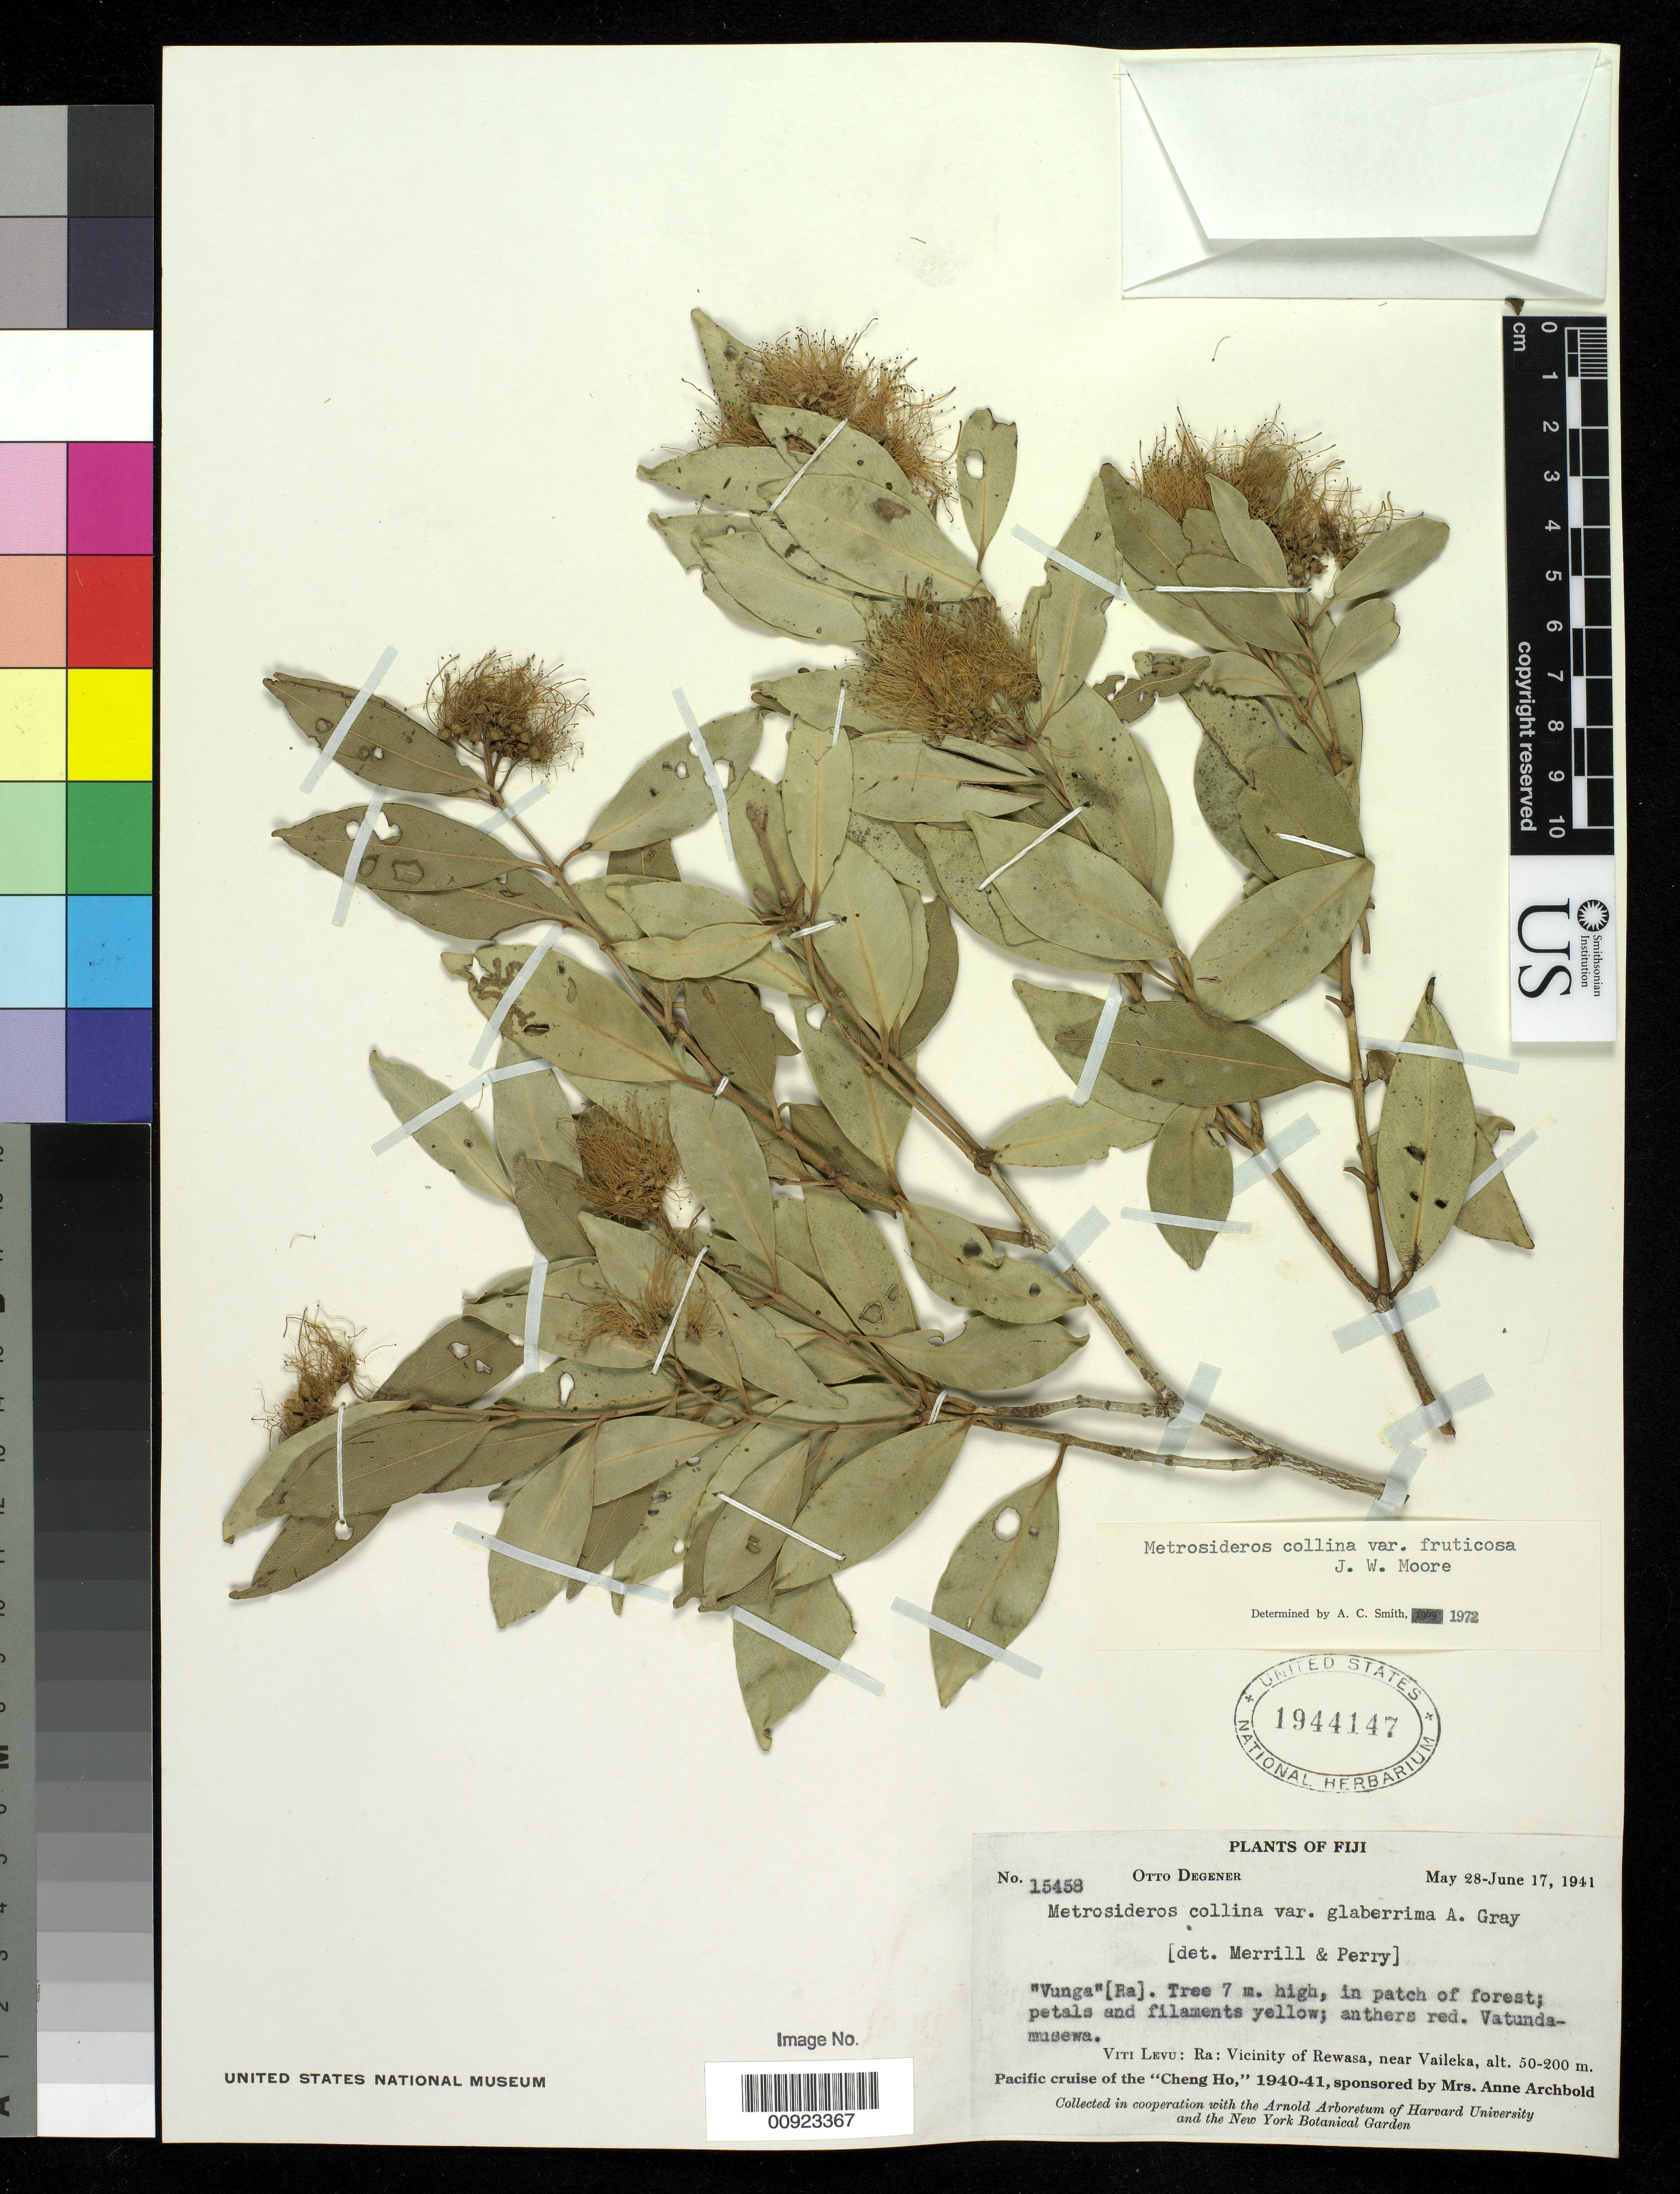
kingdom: Plantae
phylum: Tracheophyta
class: Magnoliopsida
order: Myrtales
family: Myrtaceae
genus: Metrosideros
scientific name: Metrosideros collina var. fruticosa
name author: J.W. Moore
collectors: O. Degener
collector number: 15458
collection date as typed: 28 May 1941 to 17 Jun 1941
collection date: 1941-05-28/1941-06-17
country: Fiji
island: Viti Levu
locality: Ra: Vatundamusewa, Vicinity of Rewasa, near Vaileka.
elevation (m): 50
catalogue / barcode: US 1944147